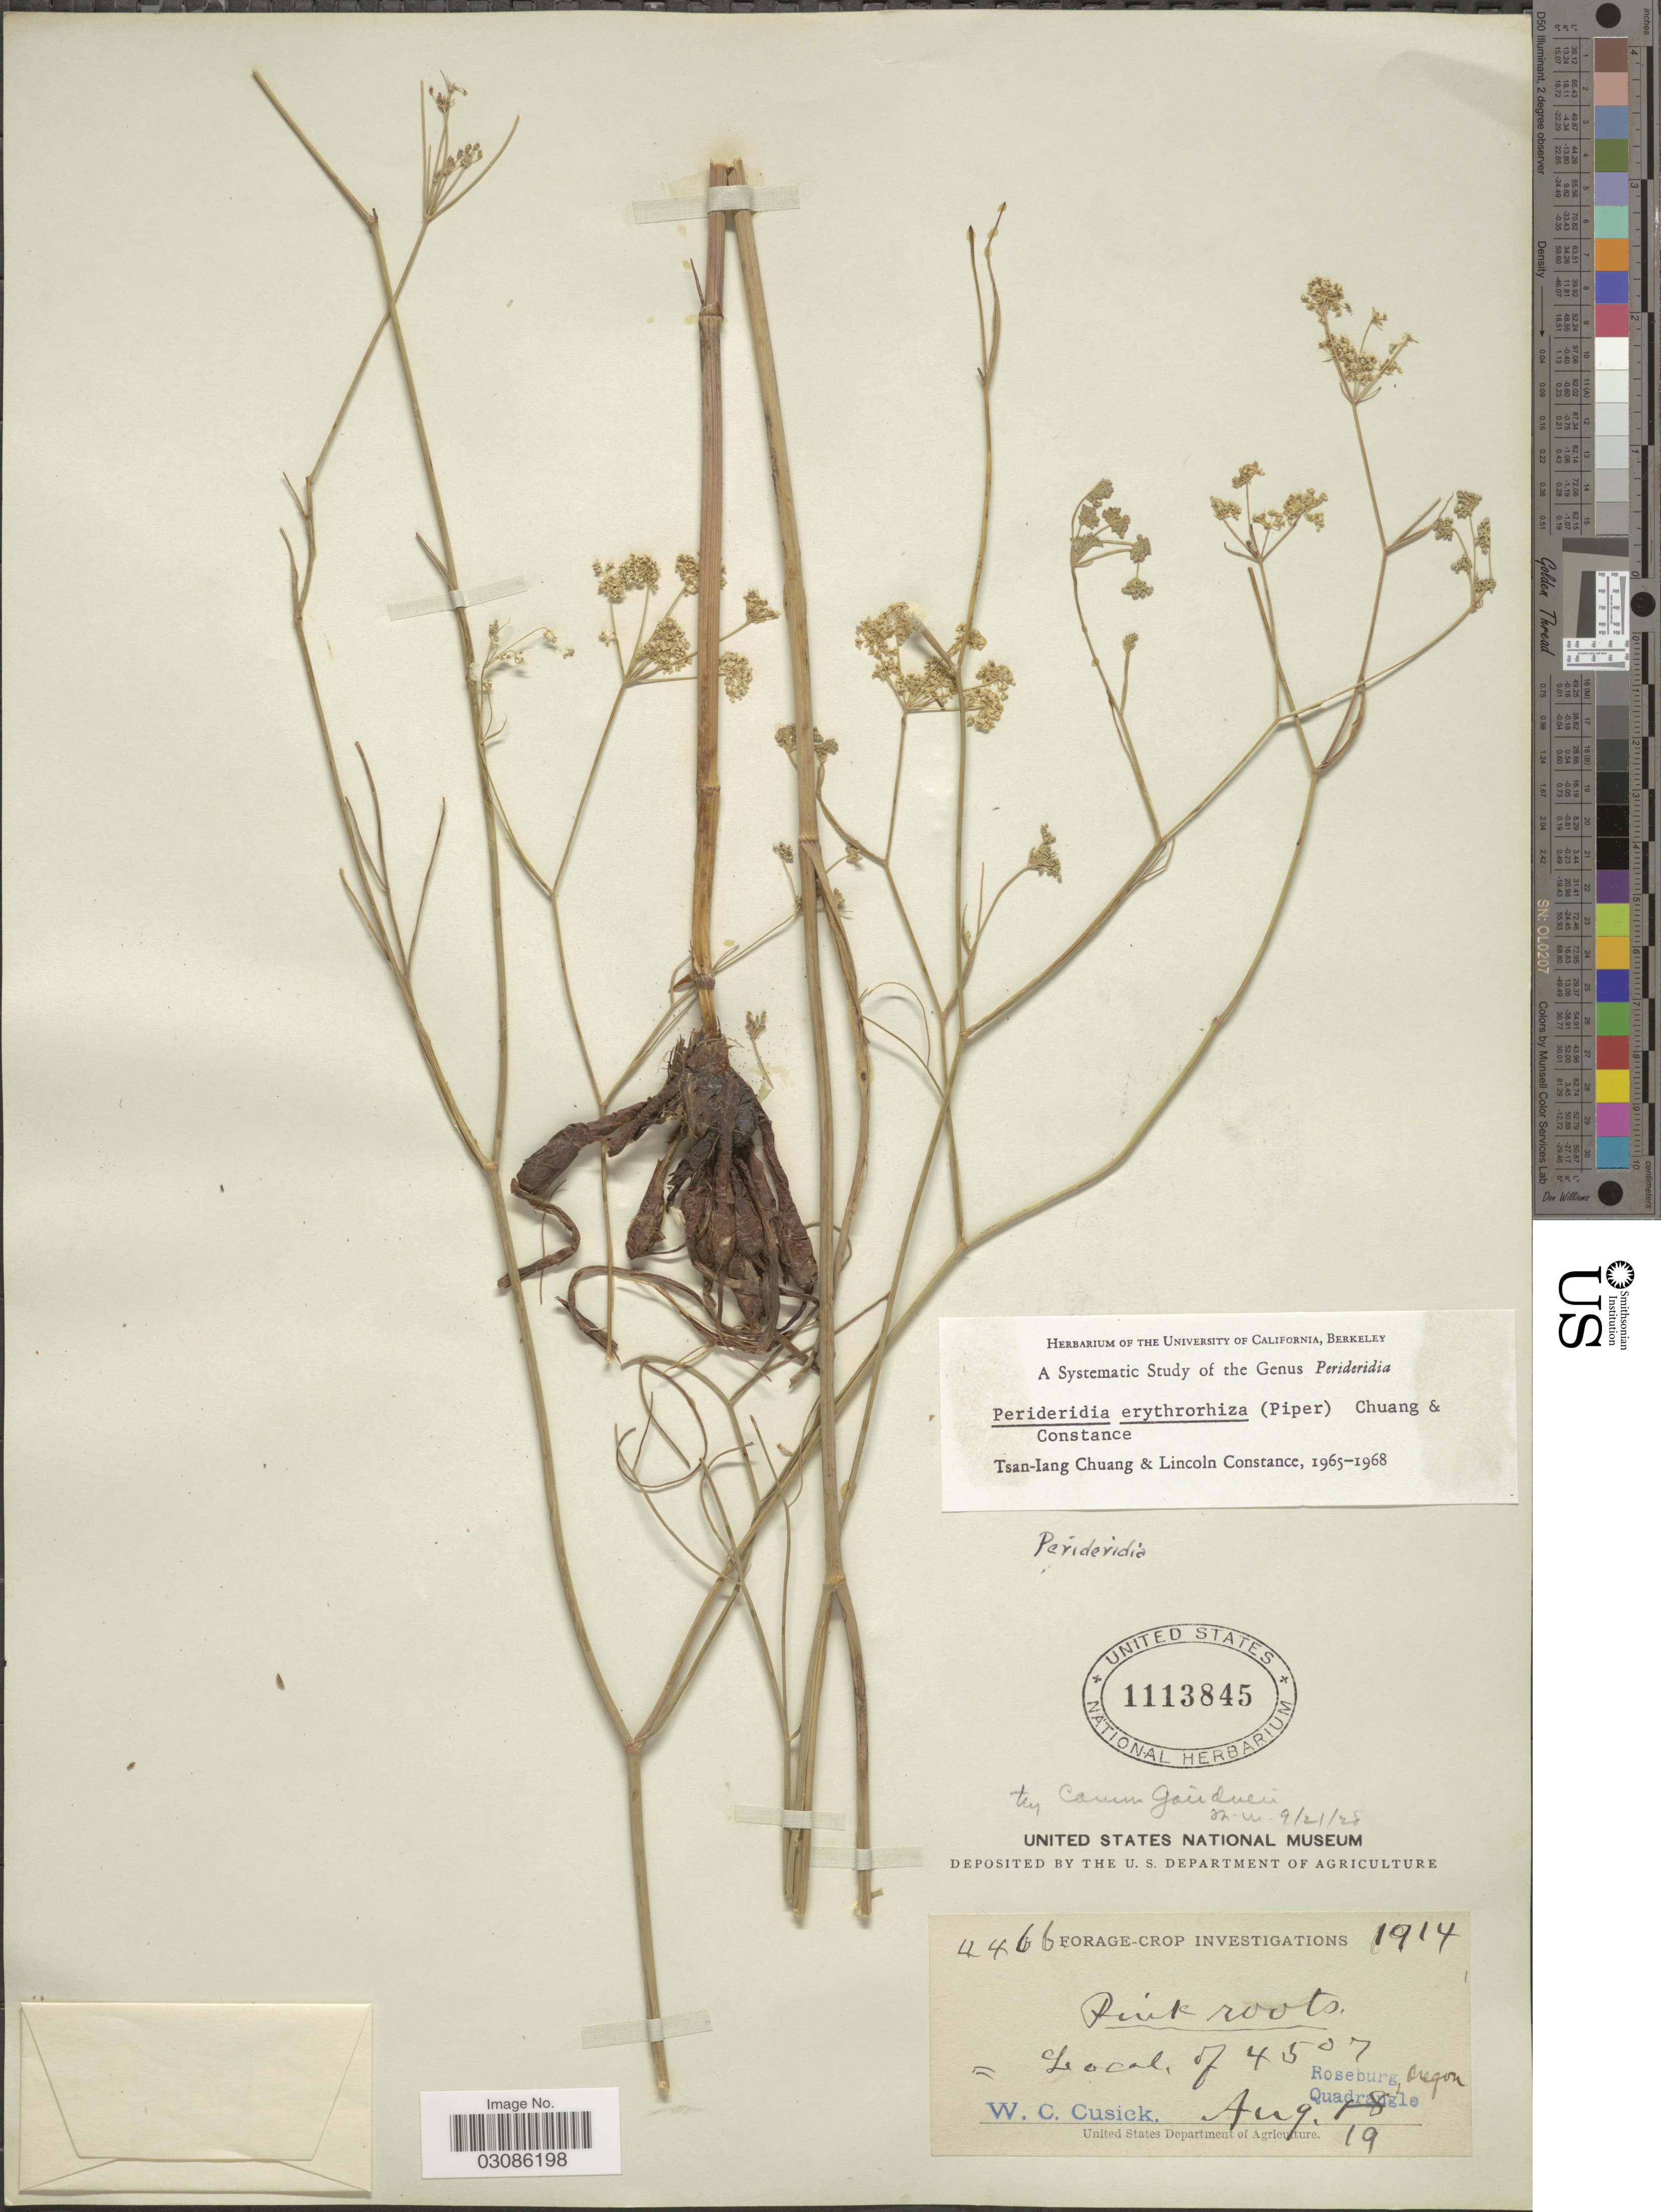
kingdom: Plantae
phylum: Tracheophyta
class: Magnoliopsida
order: Apiales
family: Apiaceae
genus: Perideridia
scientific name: Perideridia erythrorhiza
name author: (Piper) T.I. Chuang & Constance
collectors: W. C. Cusick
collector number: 4466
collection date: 1914-08-19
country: United States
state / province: Oregon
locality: Roseburg, Quadrangle.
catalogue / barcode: US 1113845